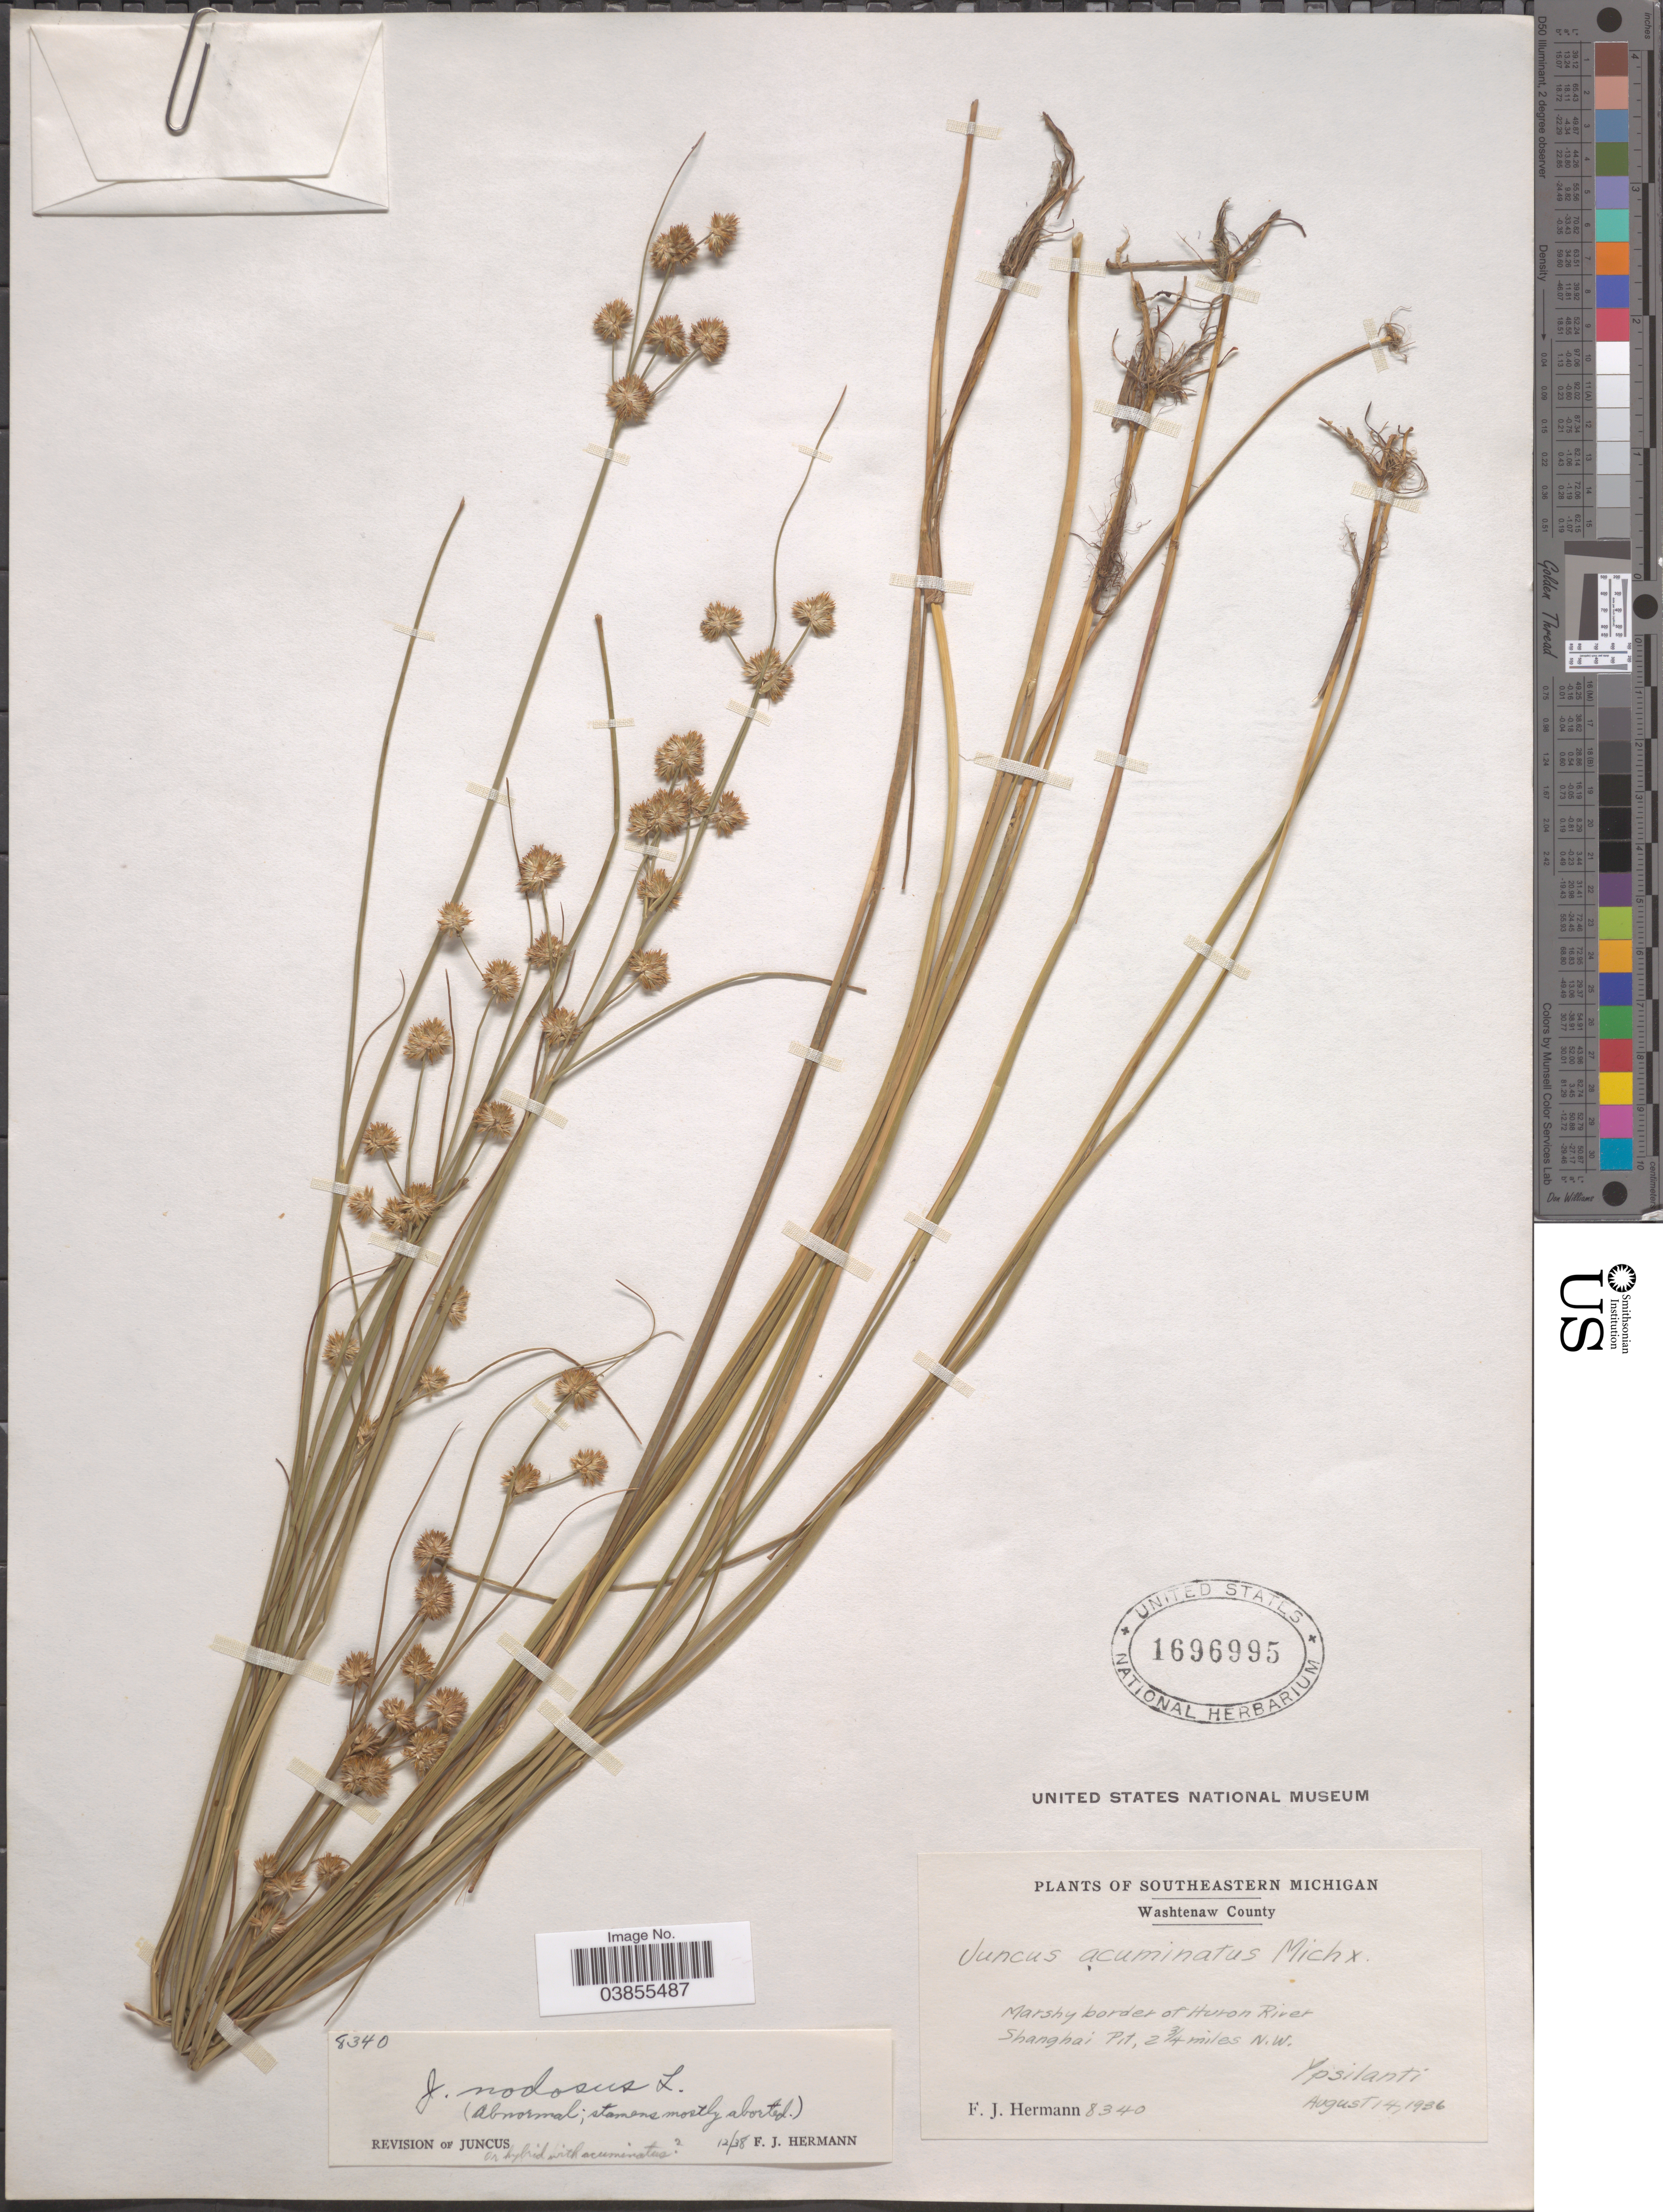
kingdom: Plantae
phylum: Tracheophyta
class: Liliopsida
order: Poales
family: Juncaceae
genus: Juncus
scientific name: Juncus nodosus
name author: L.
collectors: F. J. Hermann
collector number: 8340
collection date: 1936-08-14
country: United States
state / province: Michigan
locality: Southeastern Michigan. Washtenaw County. Marshy border of Huron River Shanghai Pit, 2 3/4 miles N.W. Ypsilanti.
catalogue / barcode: US 1696995